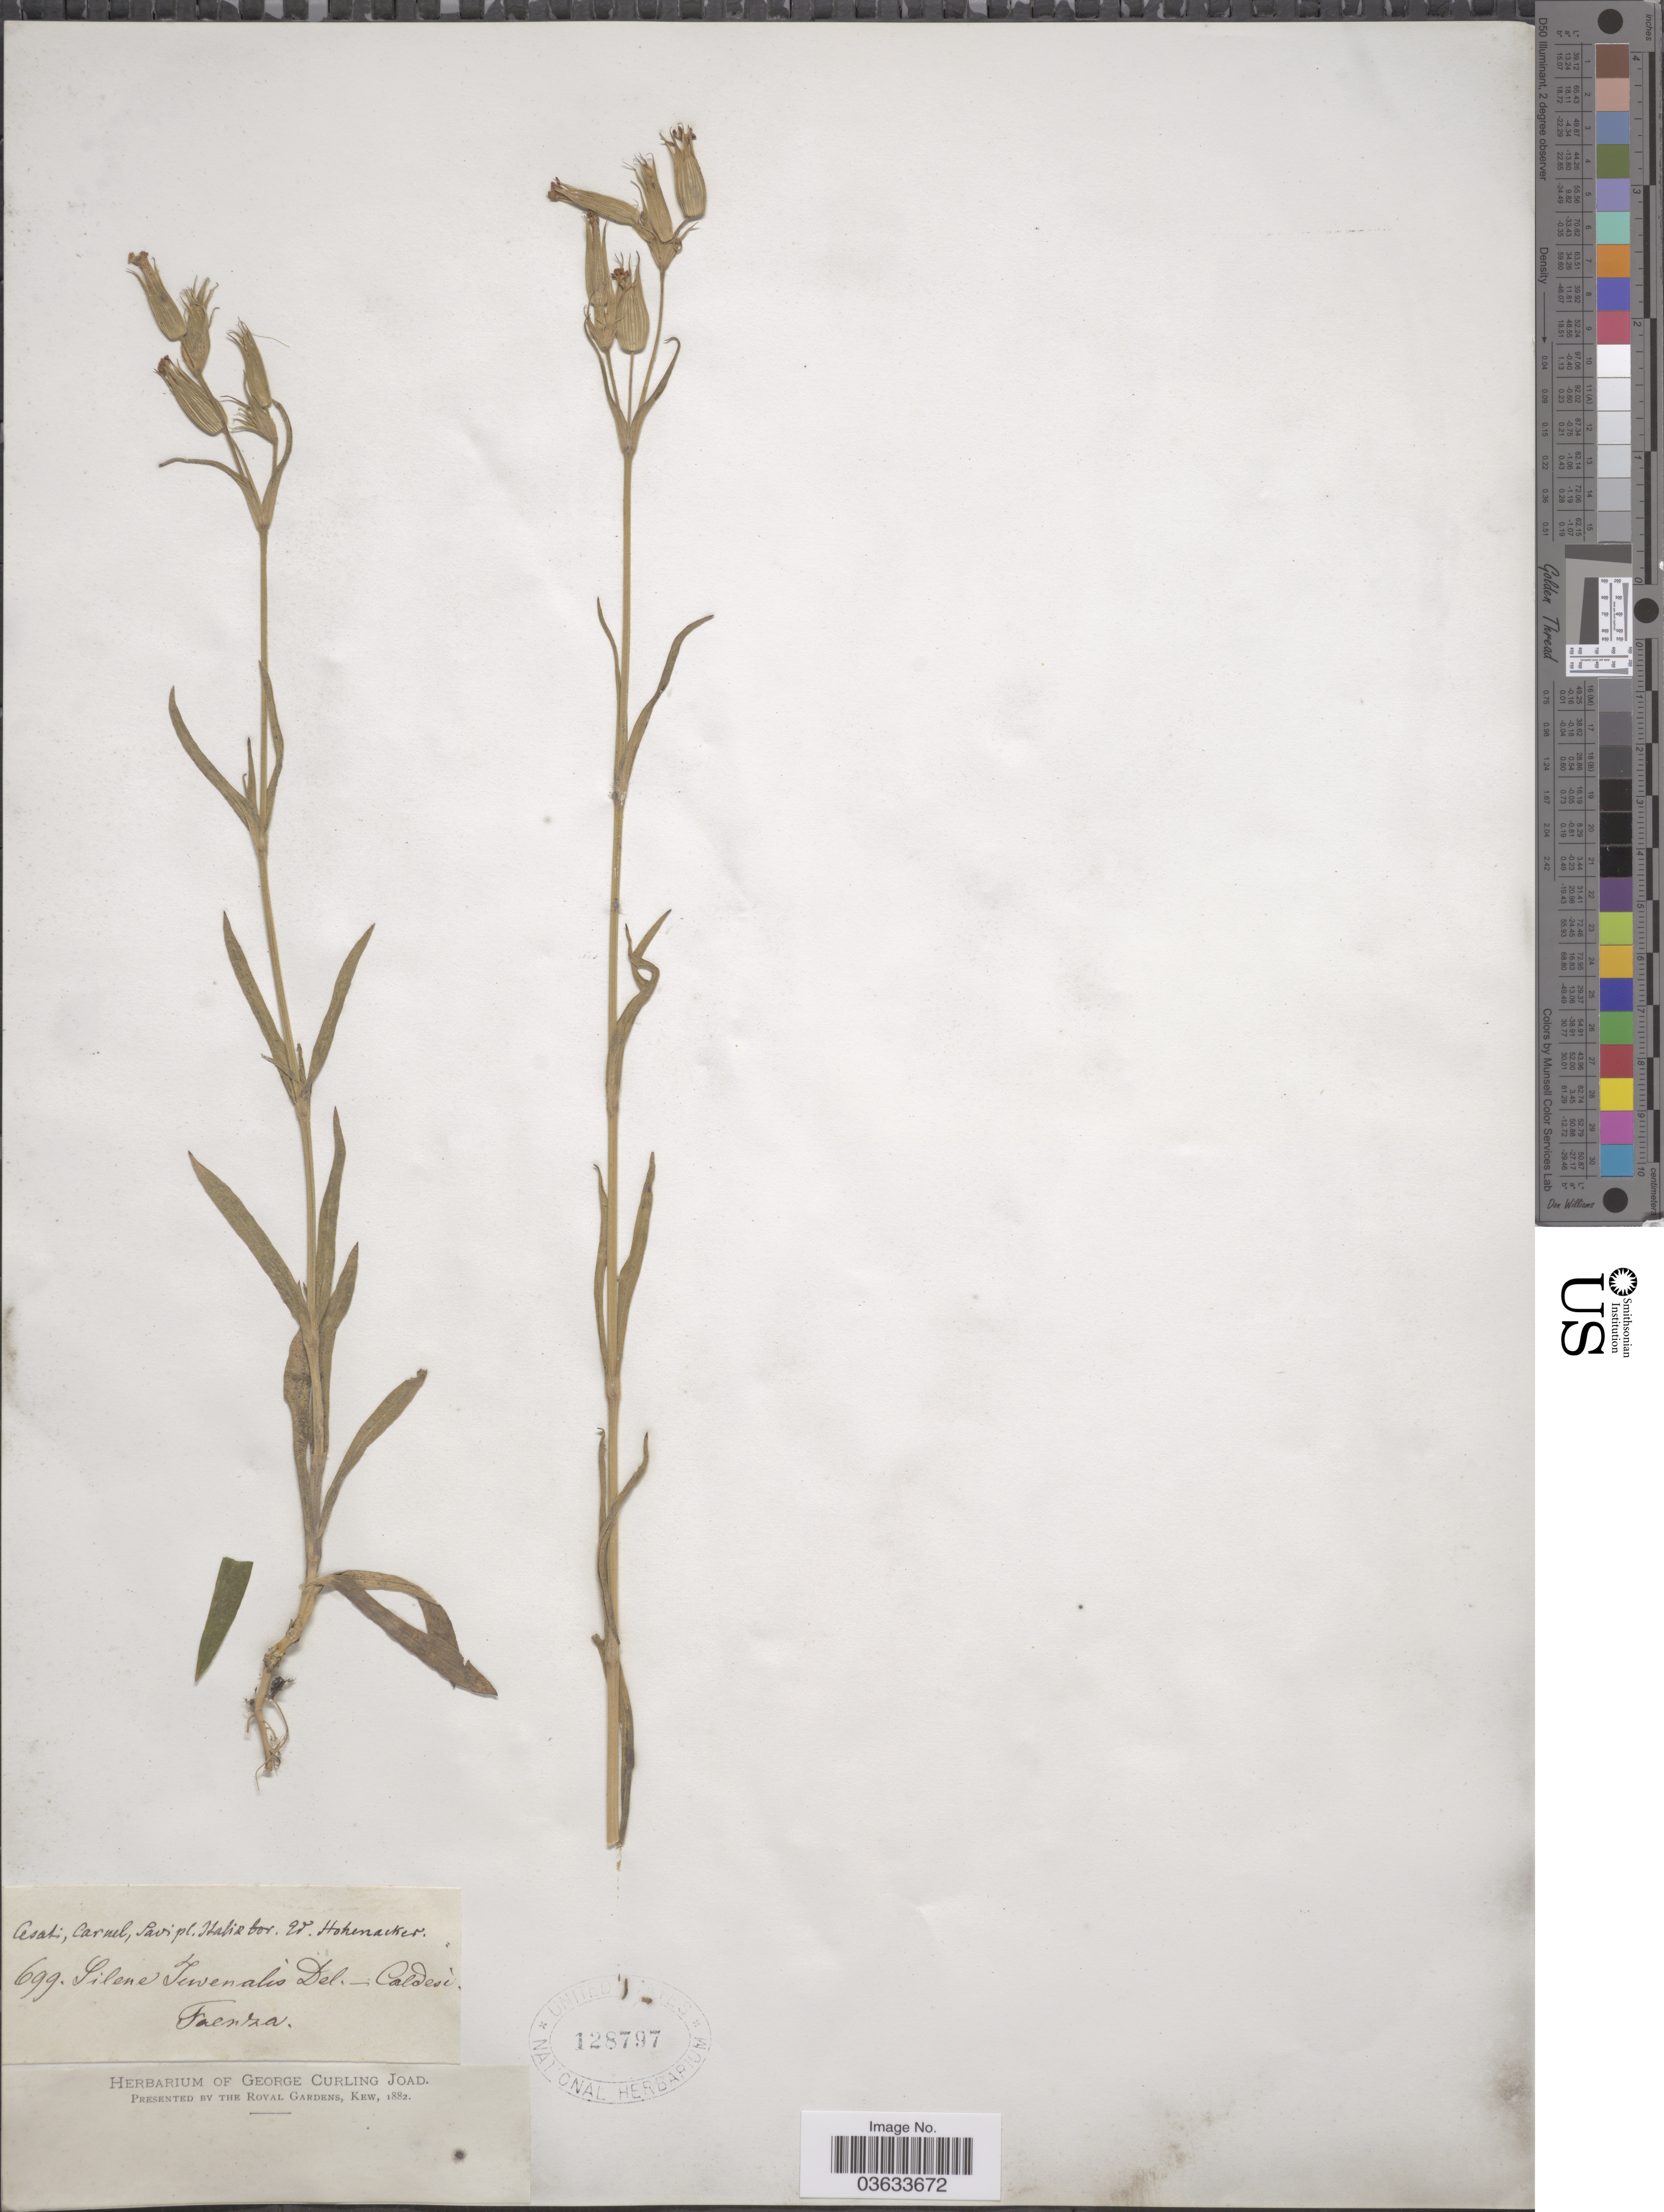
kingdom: Plantae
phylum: Tracheophyta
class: Magnoliopsida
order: Caryophyllales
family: Caryophyllaceae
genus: Silene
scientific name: Silene juvenalis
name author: Delile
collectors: Cesati, Caruel & G. Savi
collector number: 699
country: Italy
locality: Faenza.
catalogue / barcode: US 128797